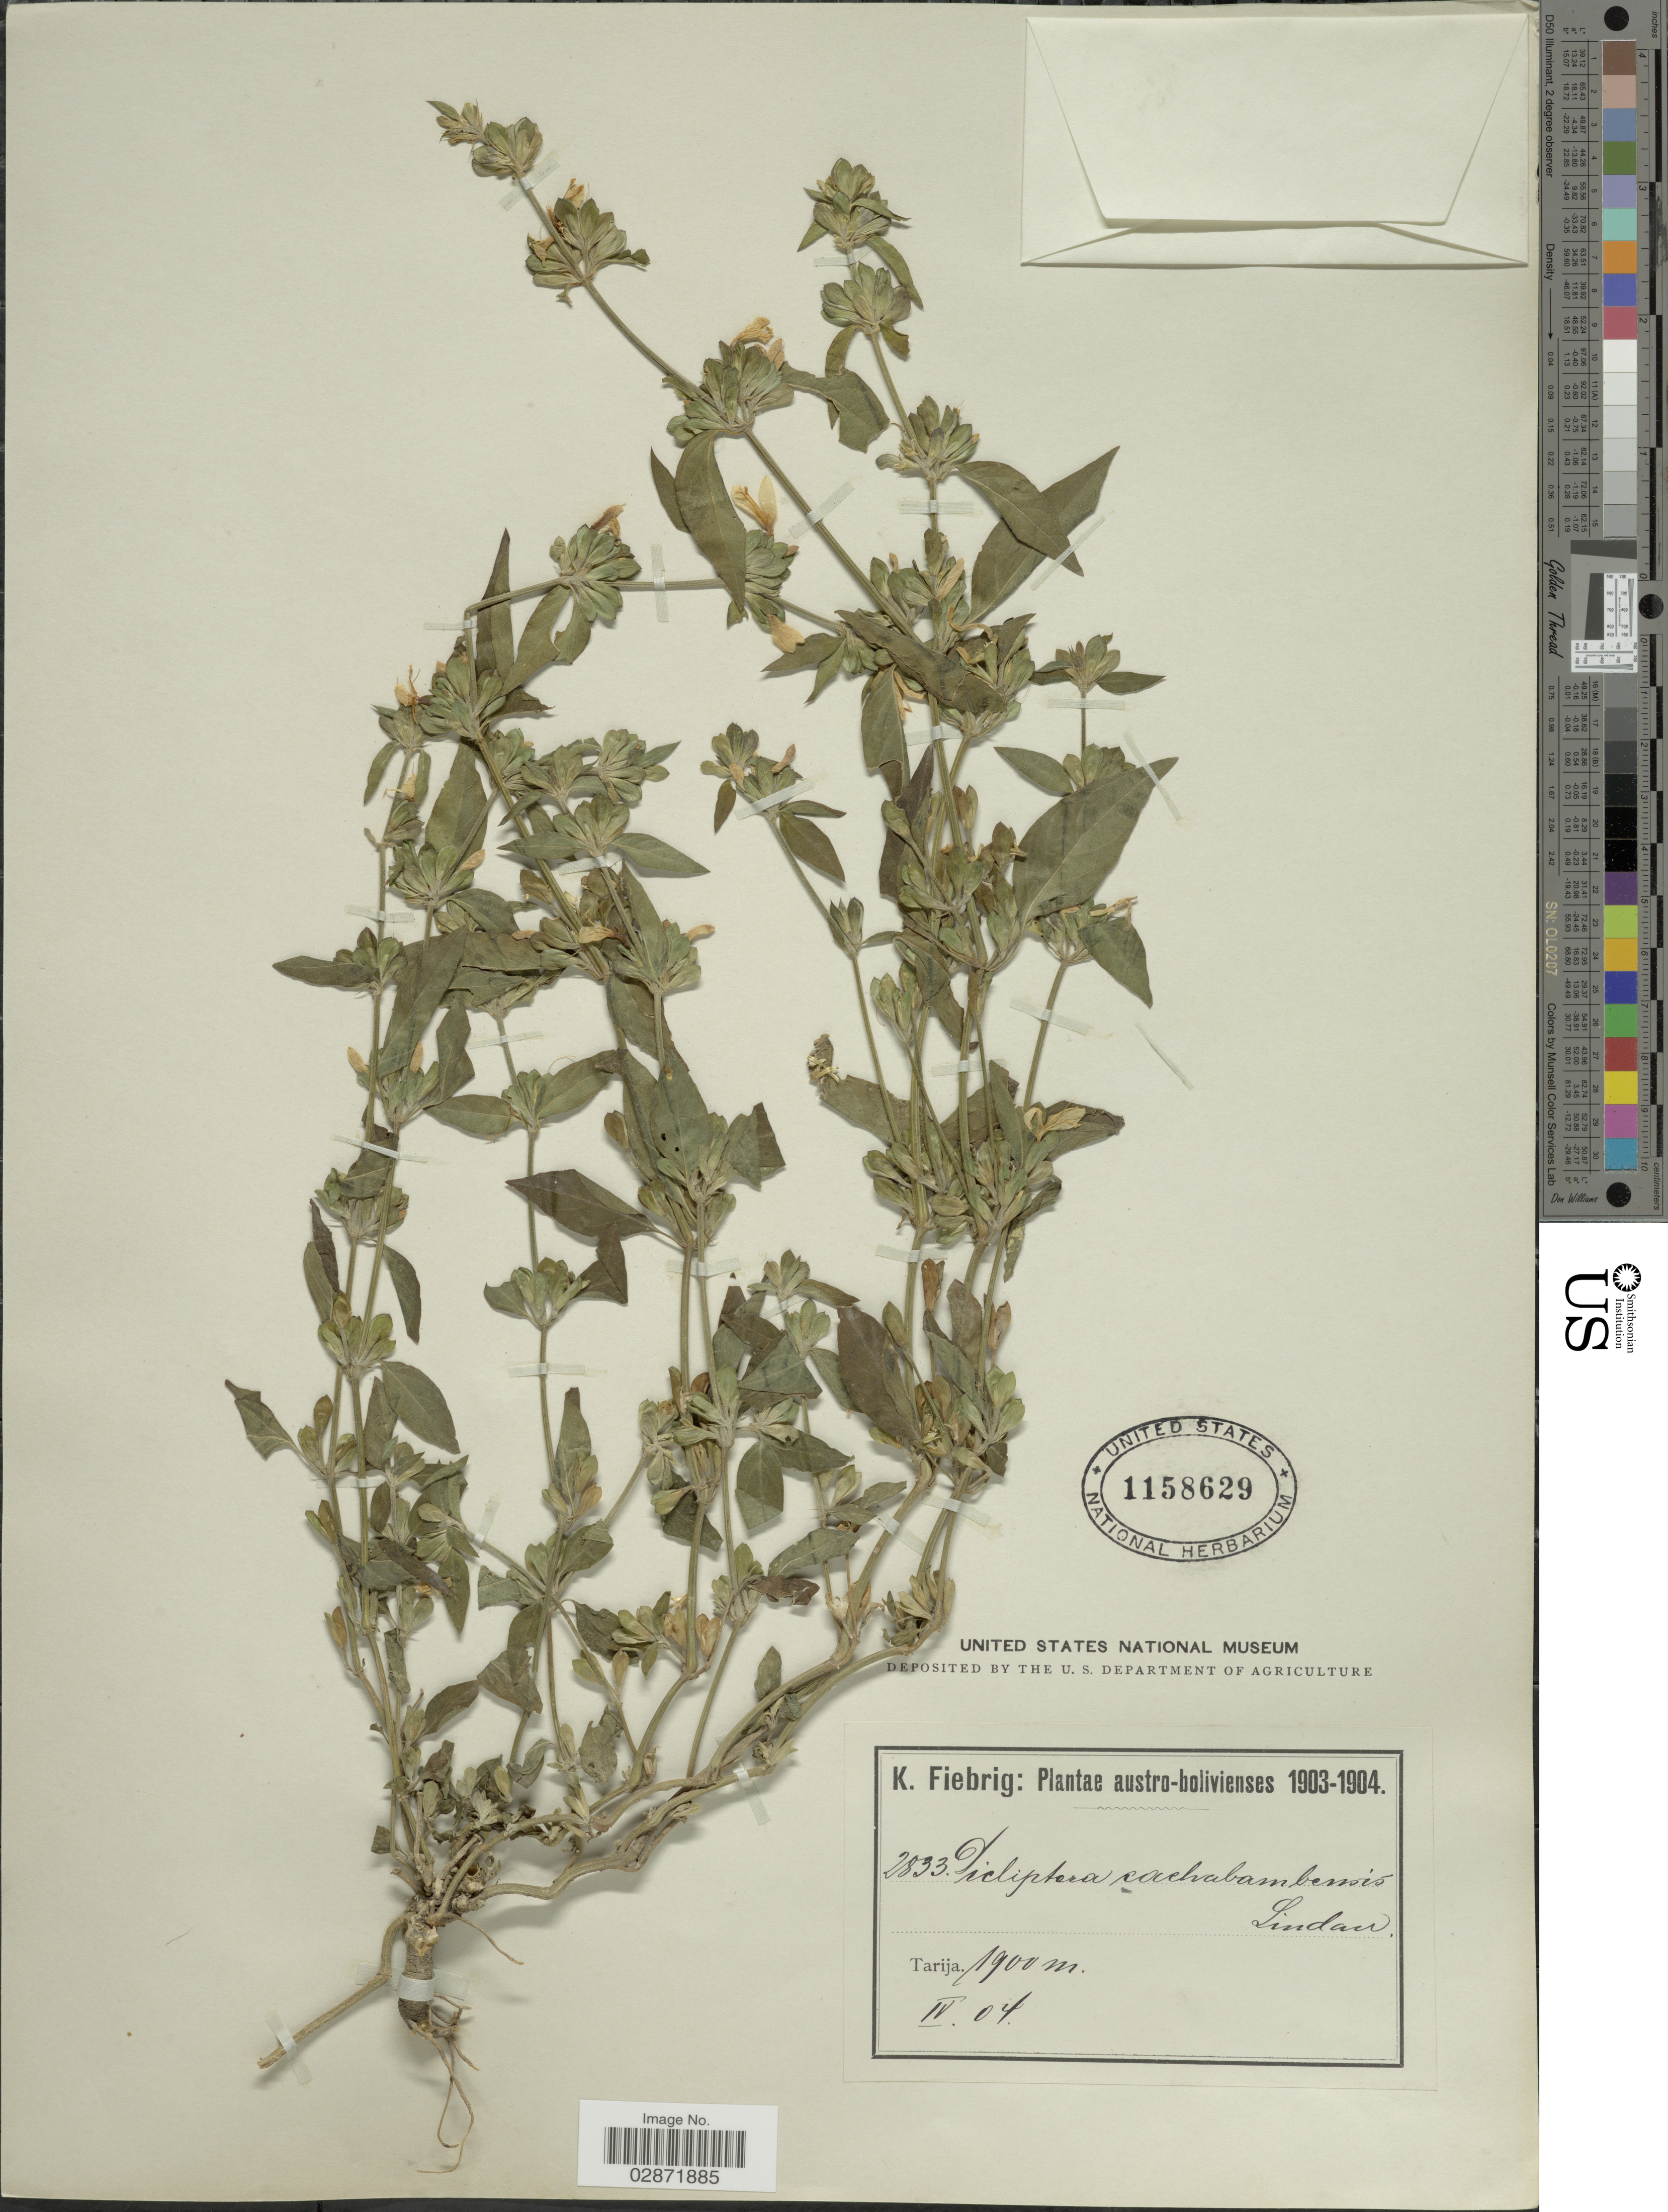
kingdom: Plantae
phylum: Tracheophyta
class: Magnoliopsida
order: Lamiales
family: Acanthaceae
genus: Dicliptera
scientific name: Dicliptera cochabambensis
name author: Lindau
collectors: K. Fiebrig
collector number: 2833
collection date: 1904-04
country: Bolivia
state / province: Tarija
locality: Austro-boliviensis.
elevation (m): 1900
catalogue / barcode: US 1158629